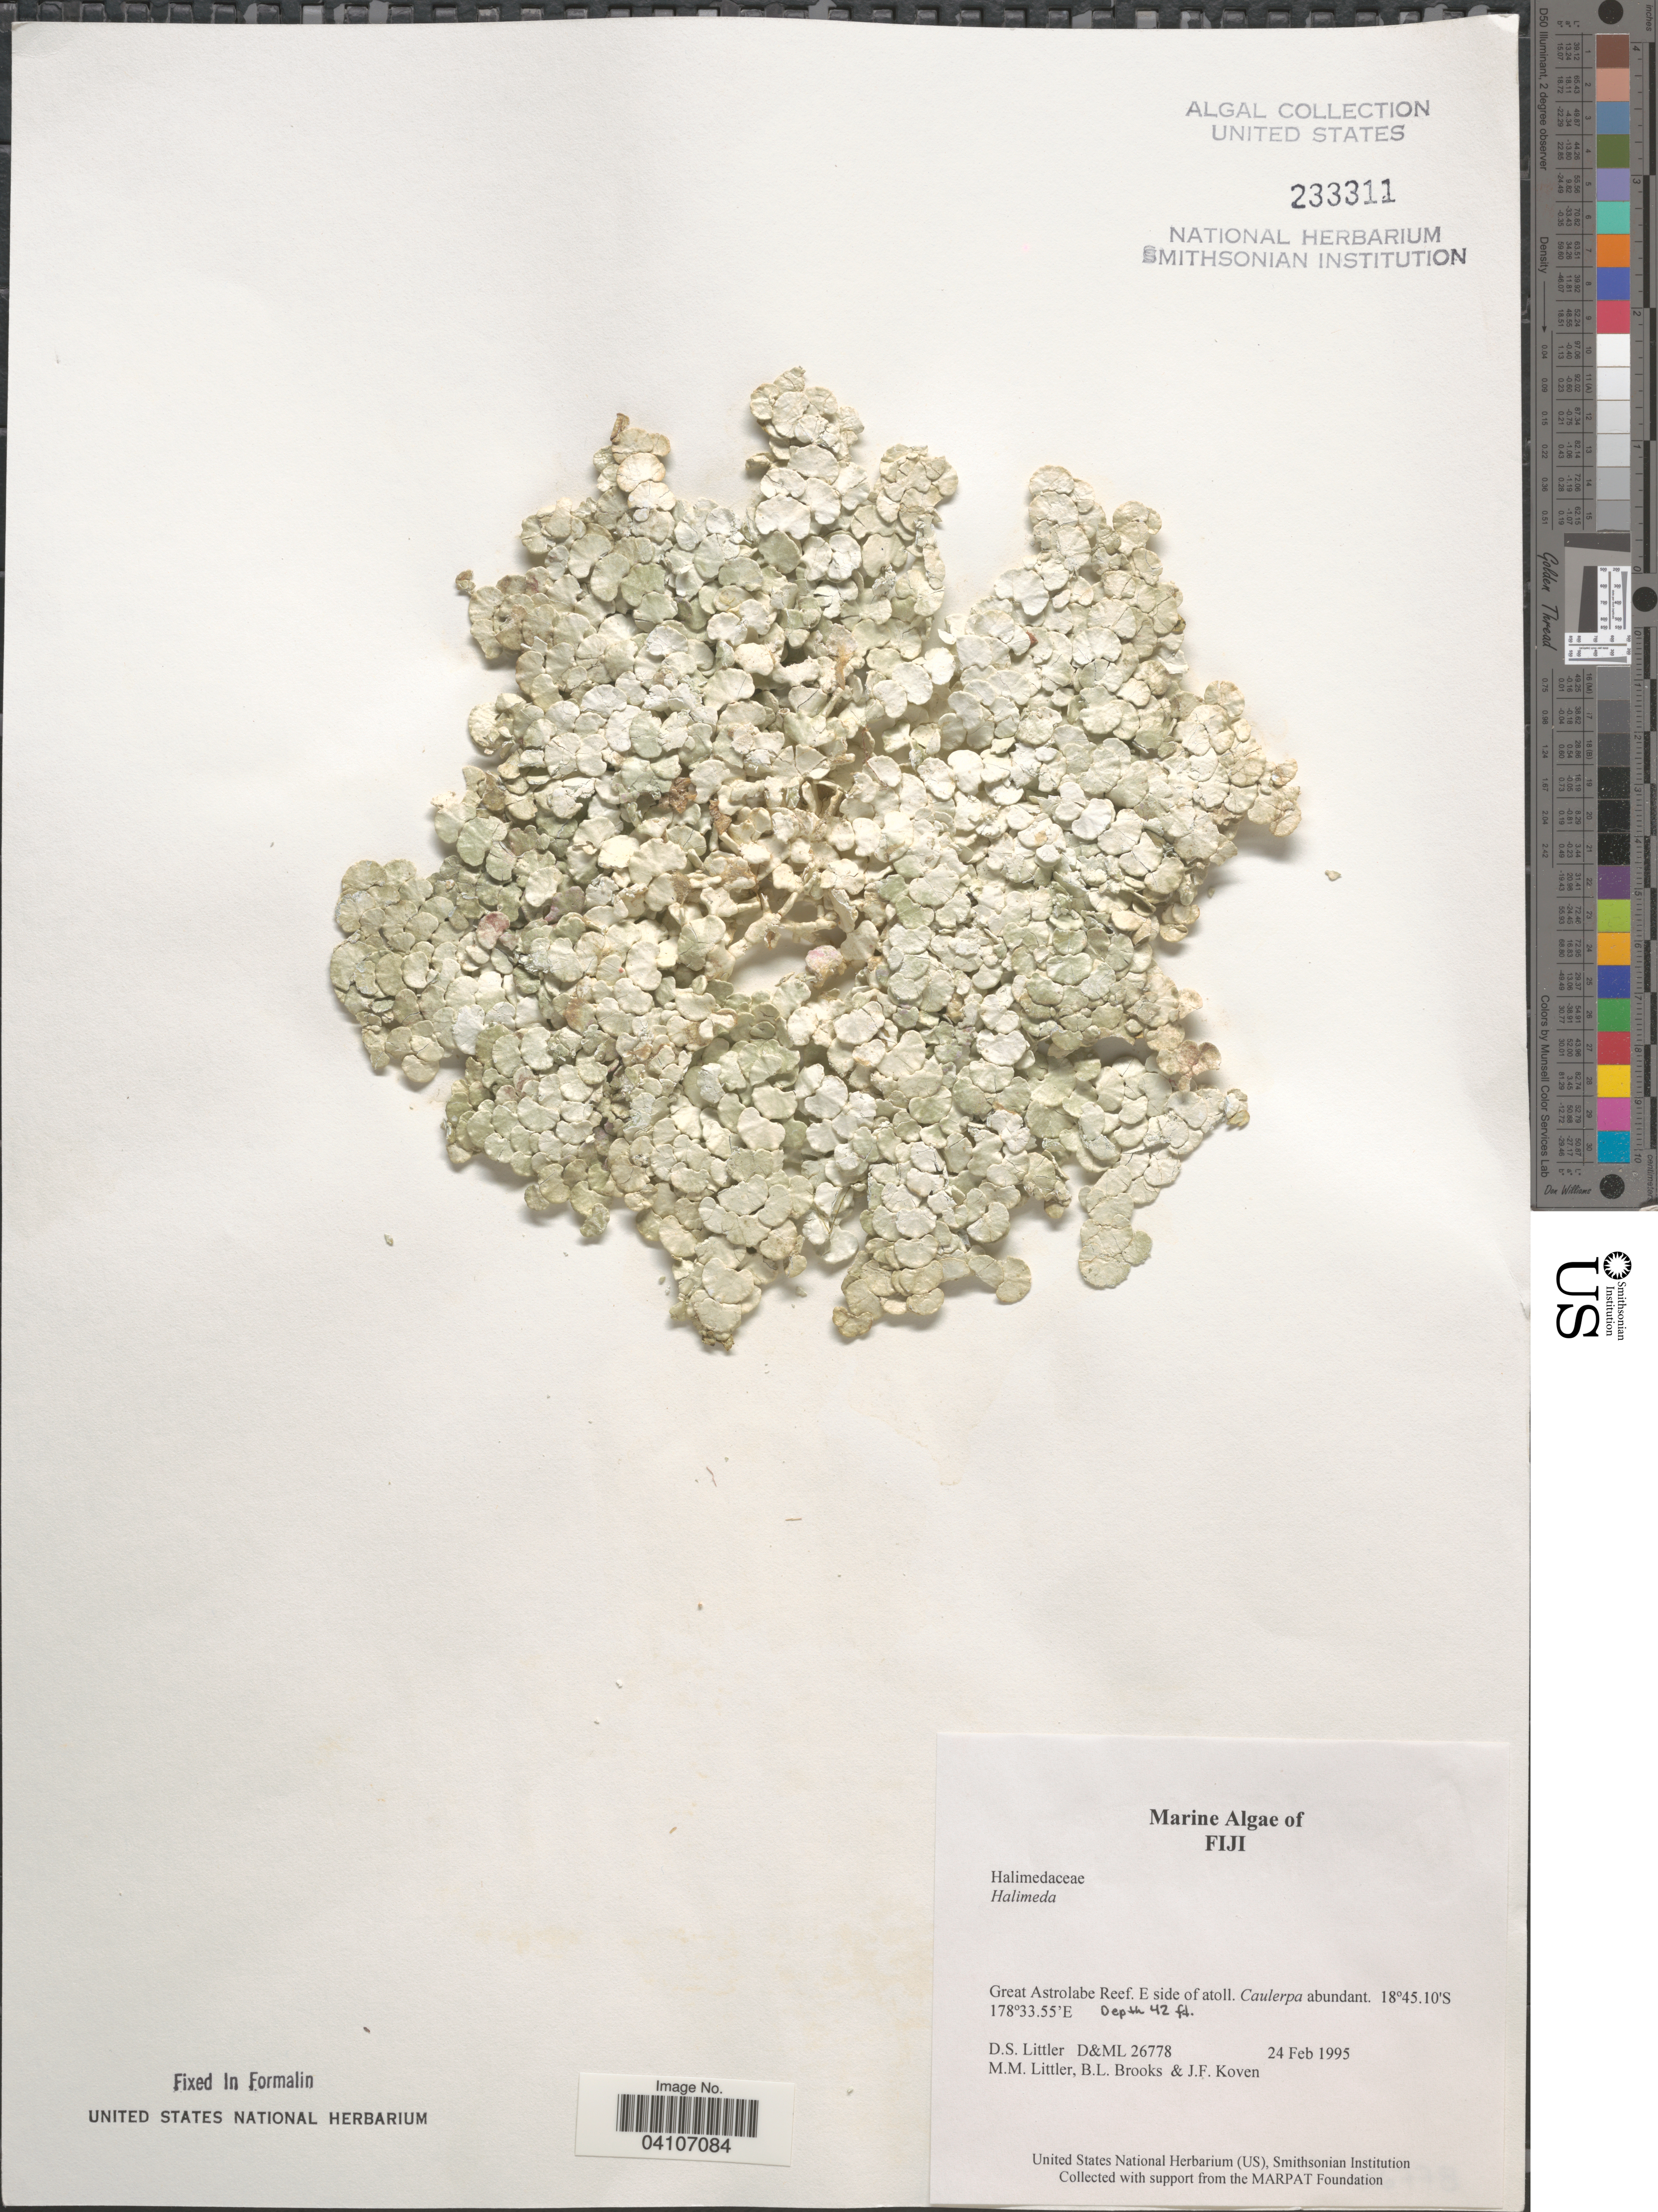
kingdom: Plantae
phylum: Chlorophyta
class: Ulvophyceae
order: Bryopsidales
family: Halimedaceae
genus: Halimeda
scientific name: Halimeda sp.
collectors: D. S. Littler, B. Brooks & J. Koven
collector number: D&ML26778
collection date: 1995-02-24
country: Fiji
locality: Great Astrolabe Reef. E side of atoll.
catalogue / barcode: US 233311